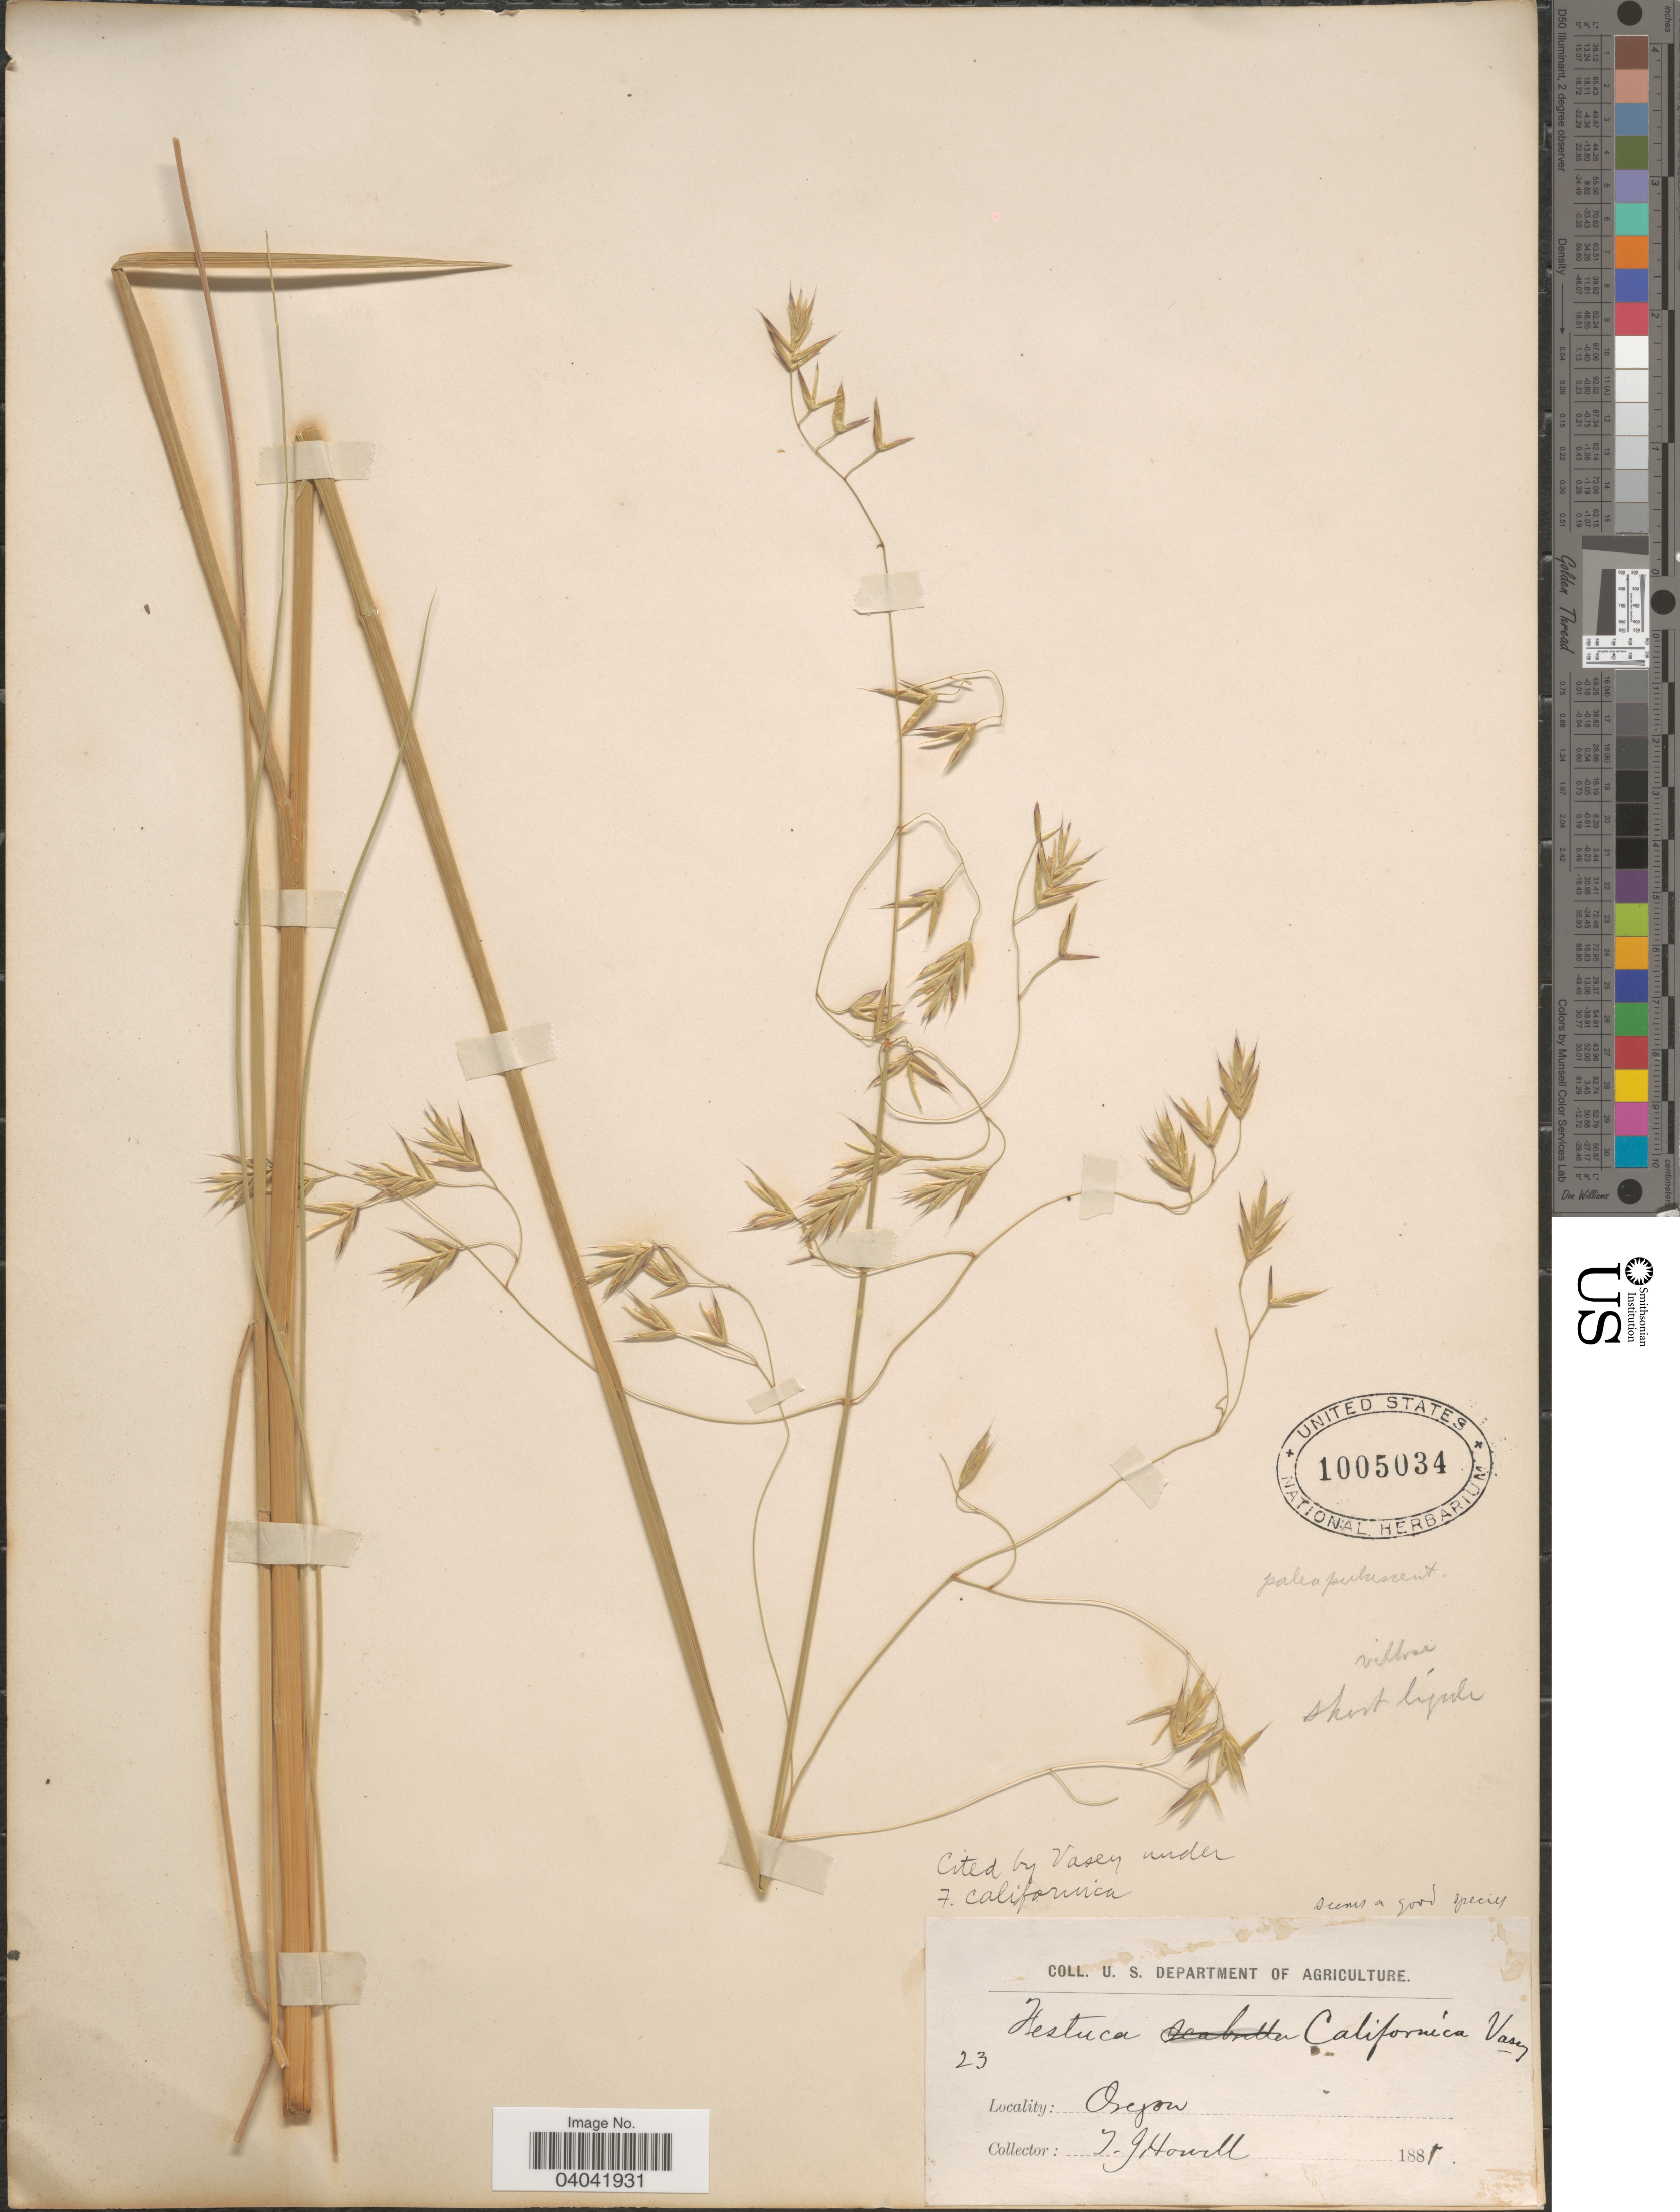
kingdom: Plantae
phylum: Tracheophyta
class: Liliopsida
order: Poales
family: Poaceae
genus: Festuca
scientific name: Festuca californica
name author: Vasey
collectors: T. J. Howell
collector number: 23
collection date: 1881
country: United States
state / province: Oregon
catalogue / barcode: US 1005034